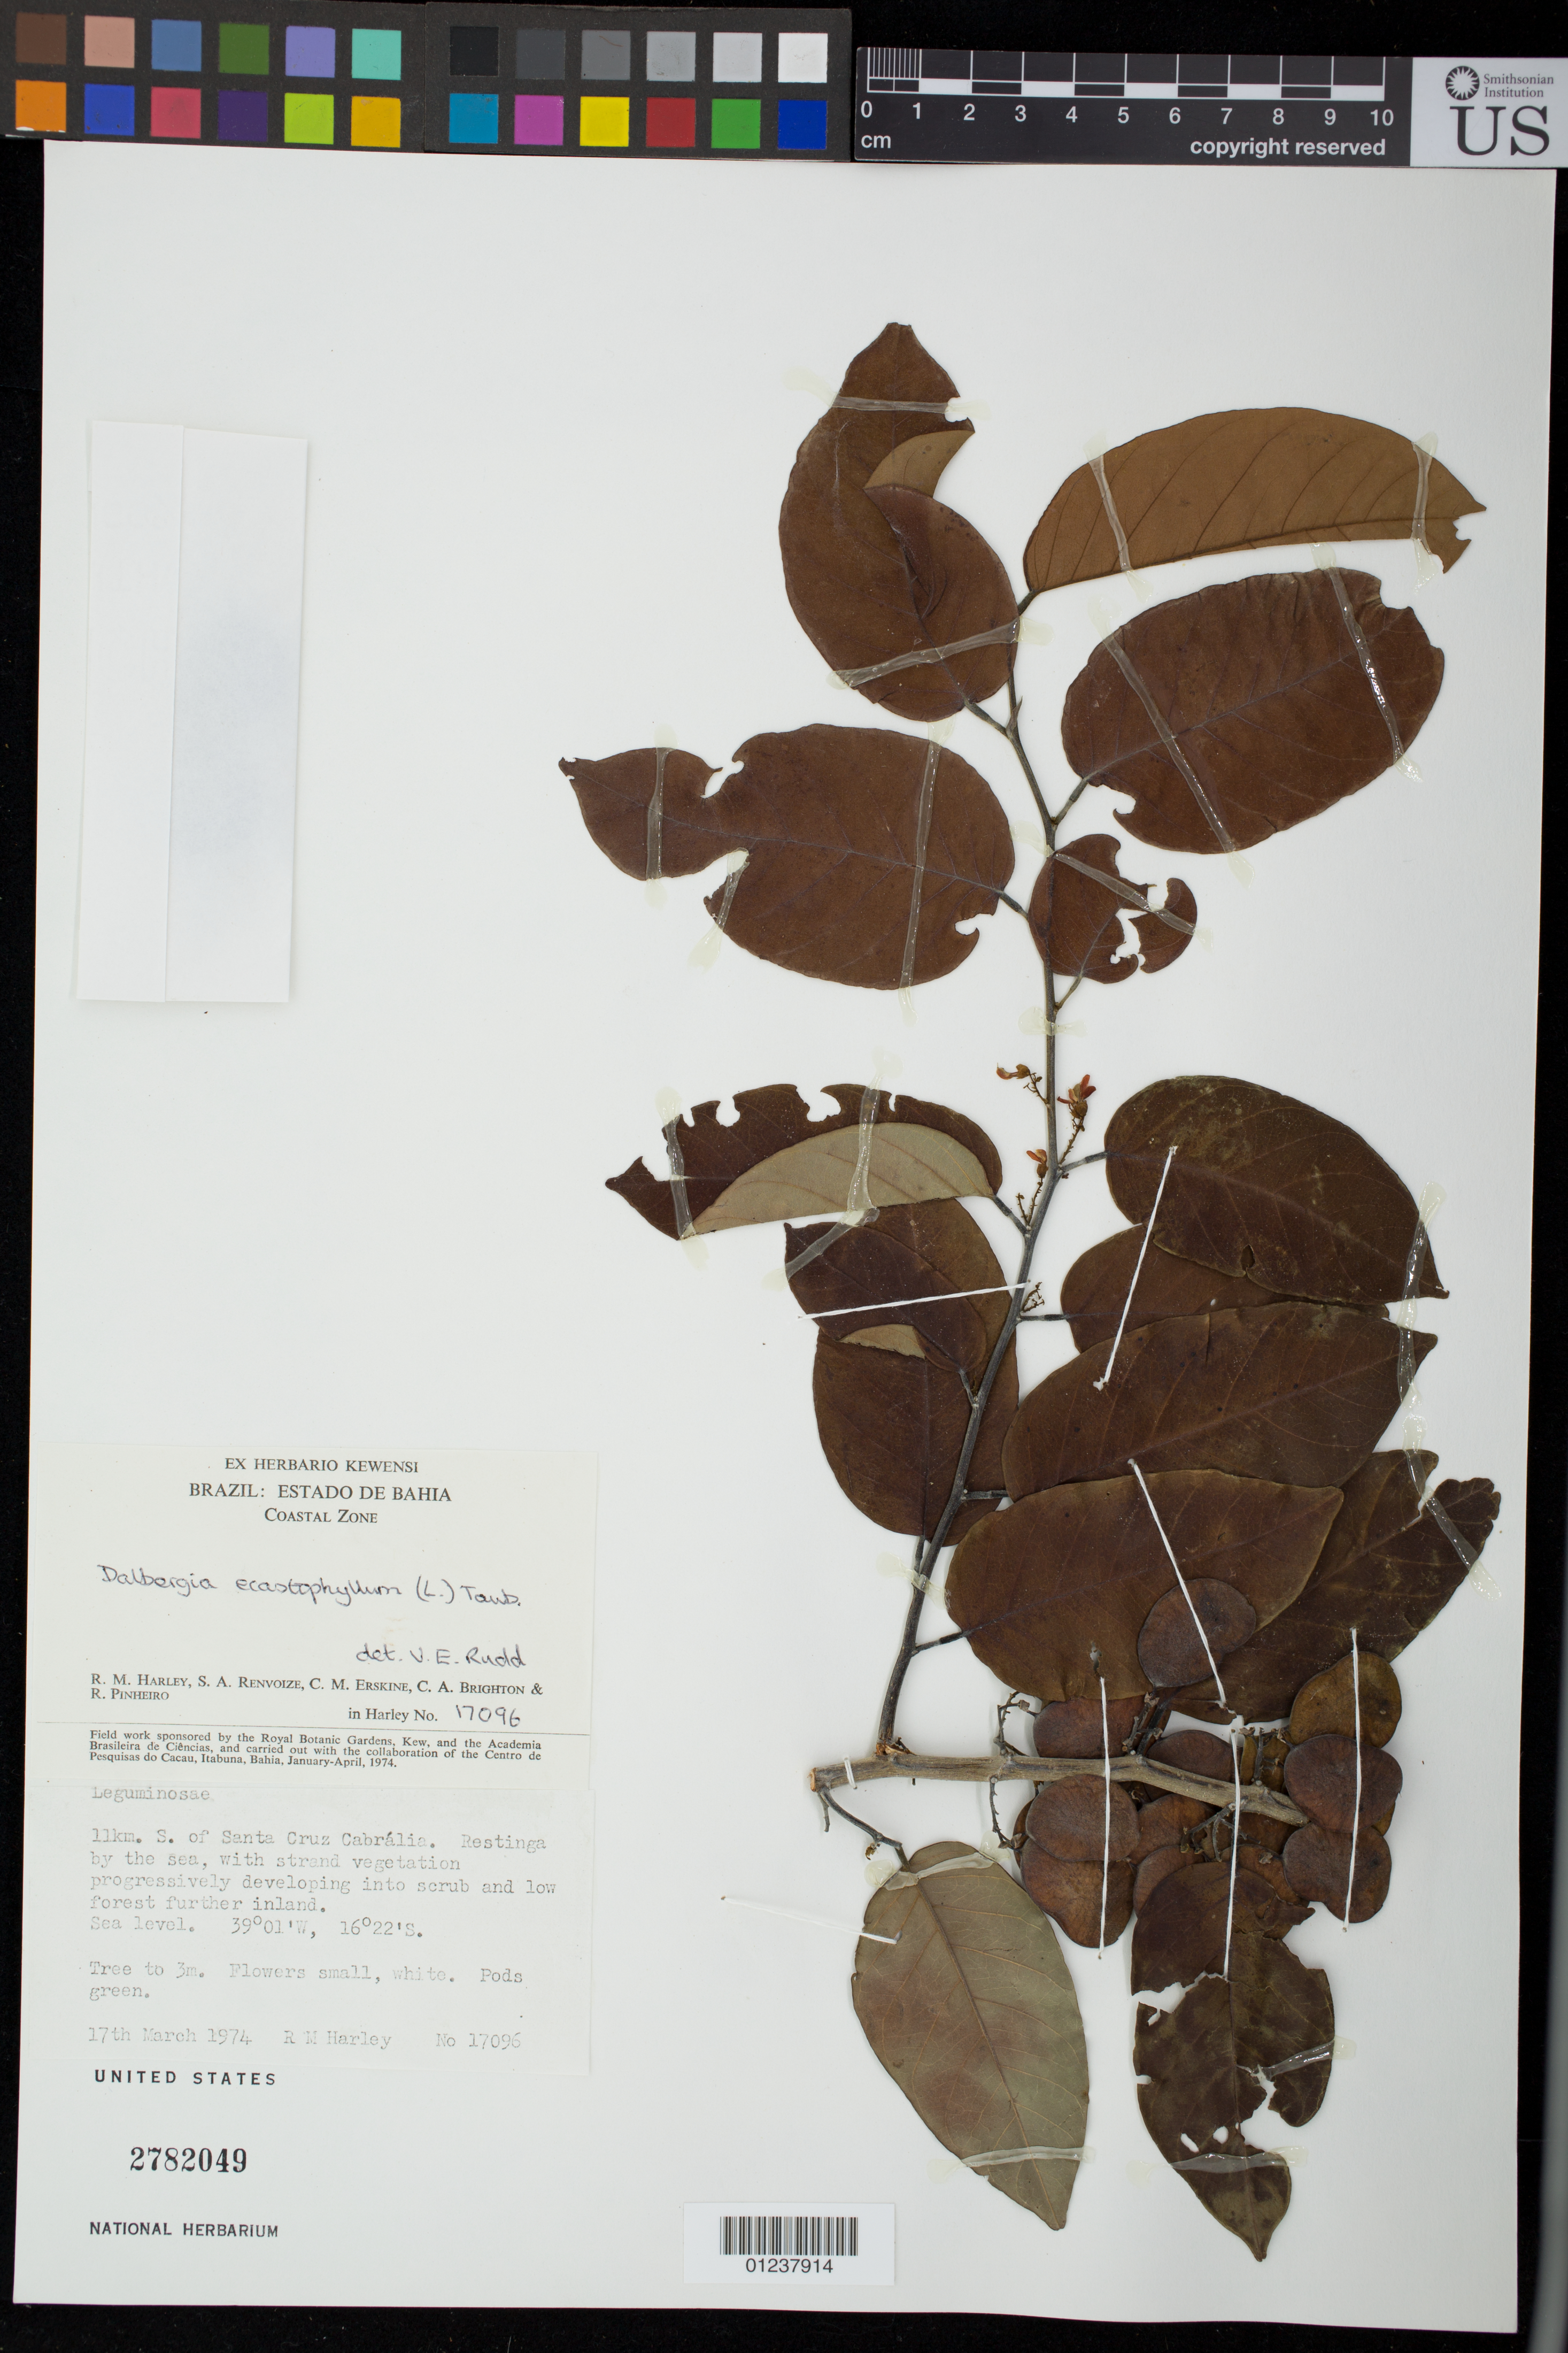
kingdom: Plantae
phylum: Tracheophyta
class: Magnoliopsida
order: Fabales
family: Fabaceae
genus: Dalbergia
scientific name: Dalbergia ecastaphyllum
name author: (L.) Taub.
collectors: R. M. Harley, S. A. Renvoize, C. Erskine & C. Brighton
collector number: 17096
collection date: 1974-03-17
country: Brazil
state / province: Bahia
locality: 11km. S. of Santa Cruz Cabralia.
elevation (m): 0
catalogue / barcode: US 2782049